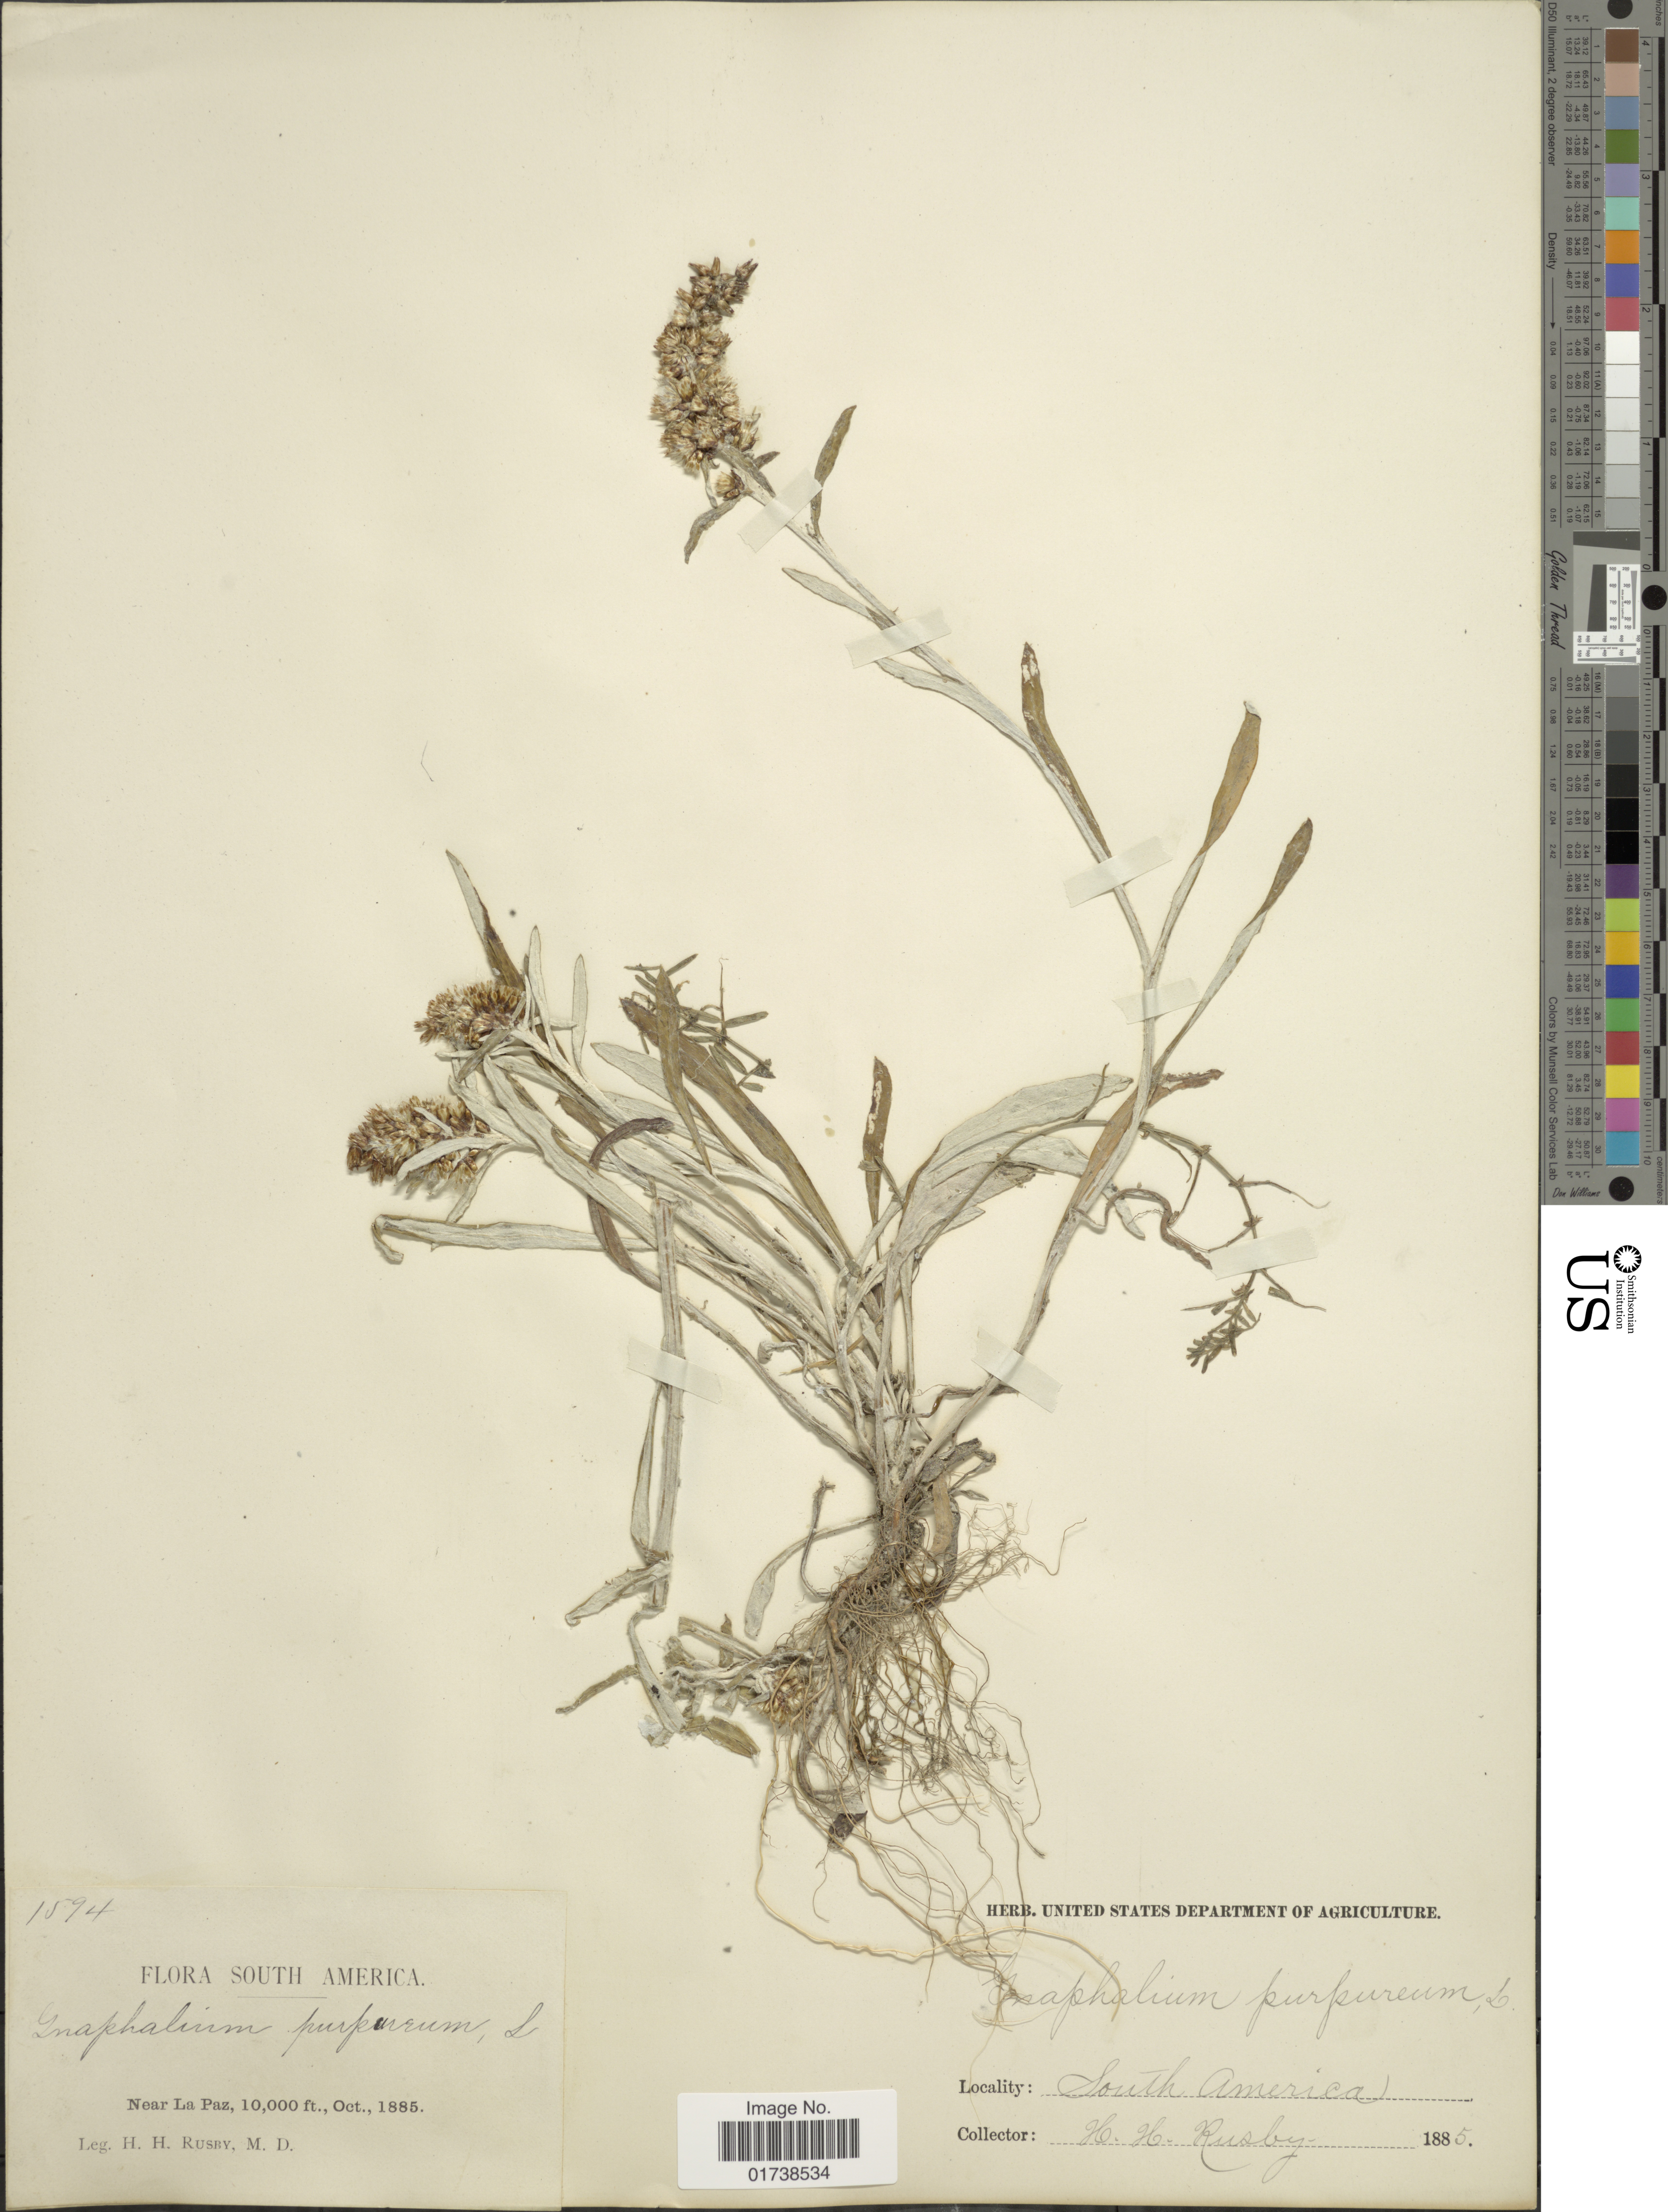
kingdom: Plantae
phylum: Tracheophyta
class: Magnoliopsida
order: Asterales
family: Asteraceae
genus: Gamochaeta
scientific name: Gamochaeta purpurea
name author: (L.) Cabrera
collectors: H. H. Rusby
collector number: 1594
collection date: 1885-10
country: Bolivia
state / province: La Paz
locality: Near La Paz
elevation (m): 3048